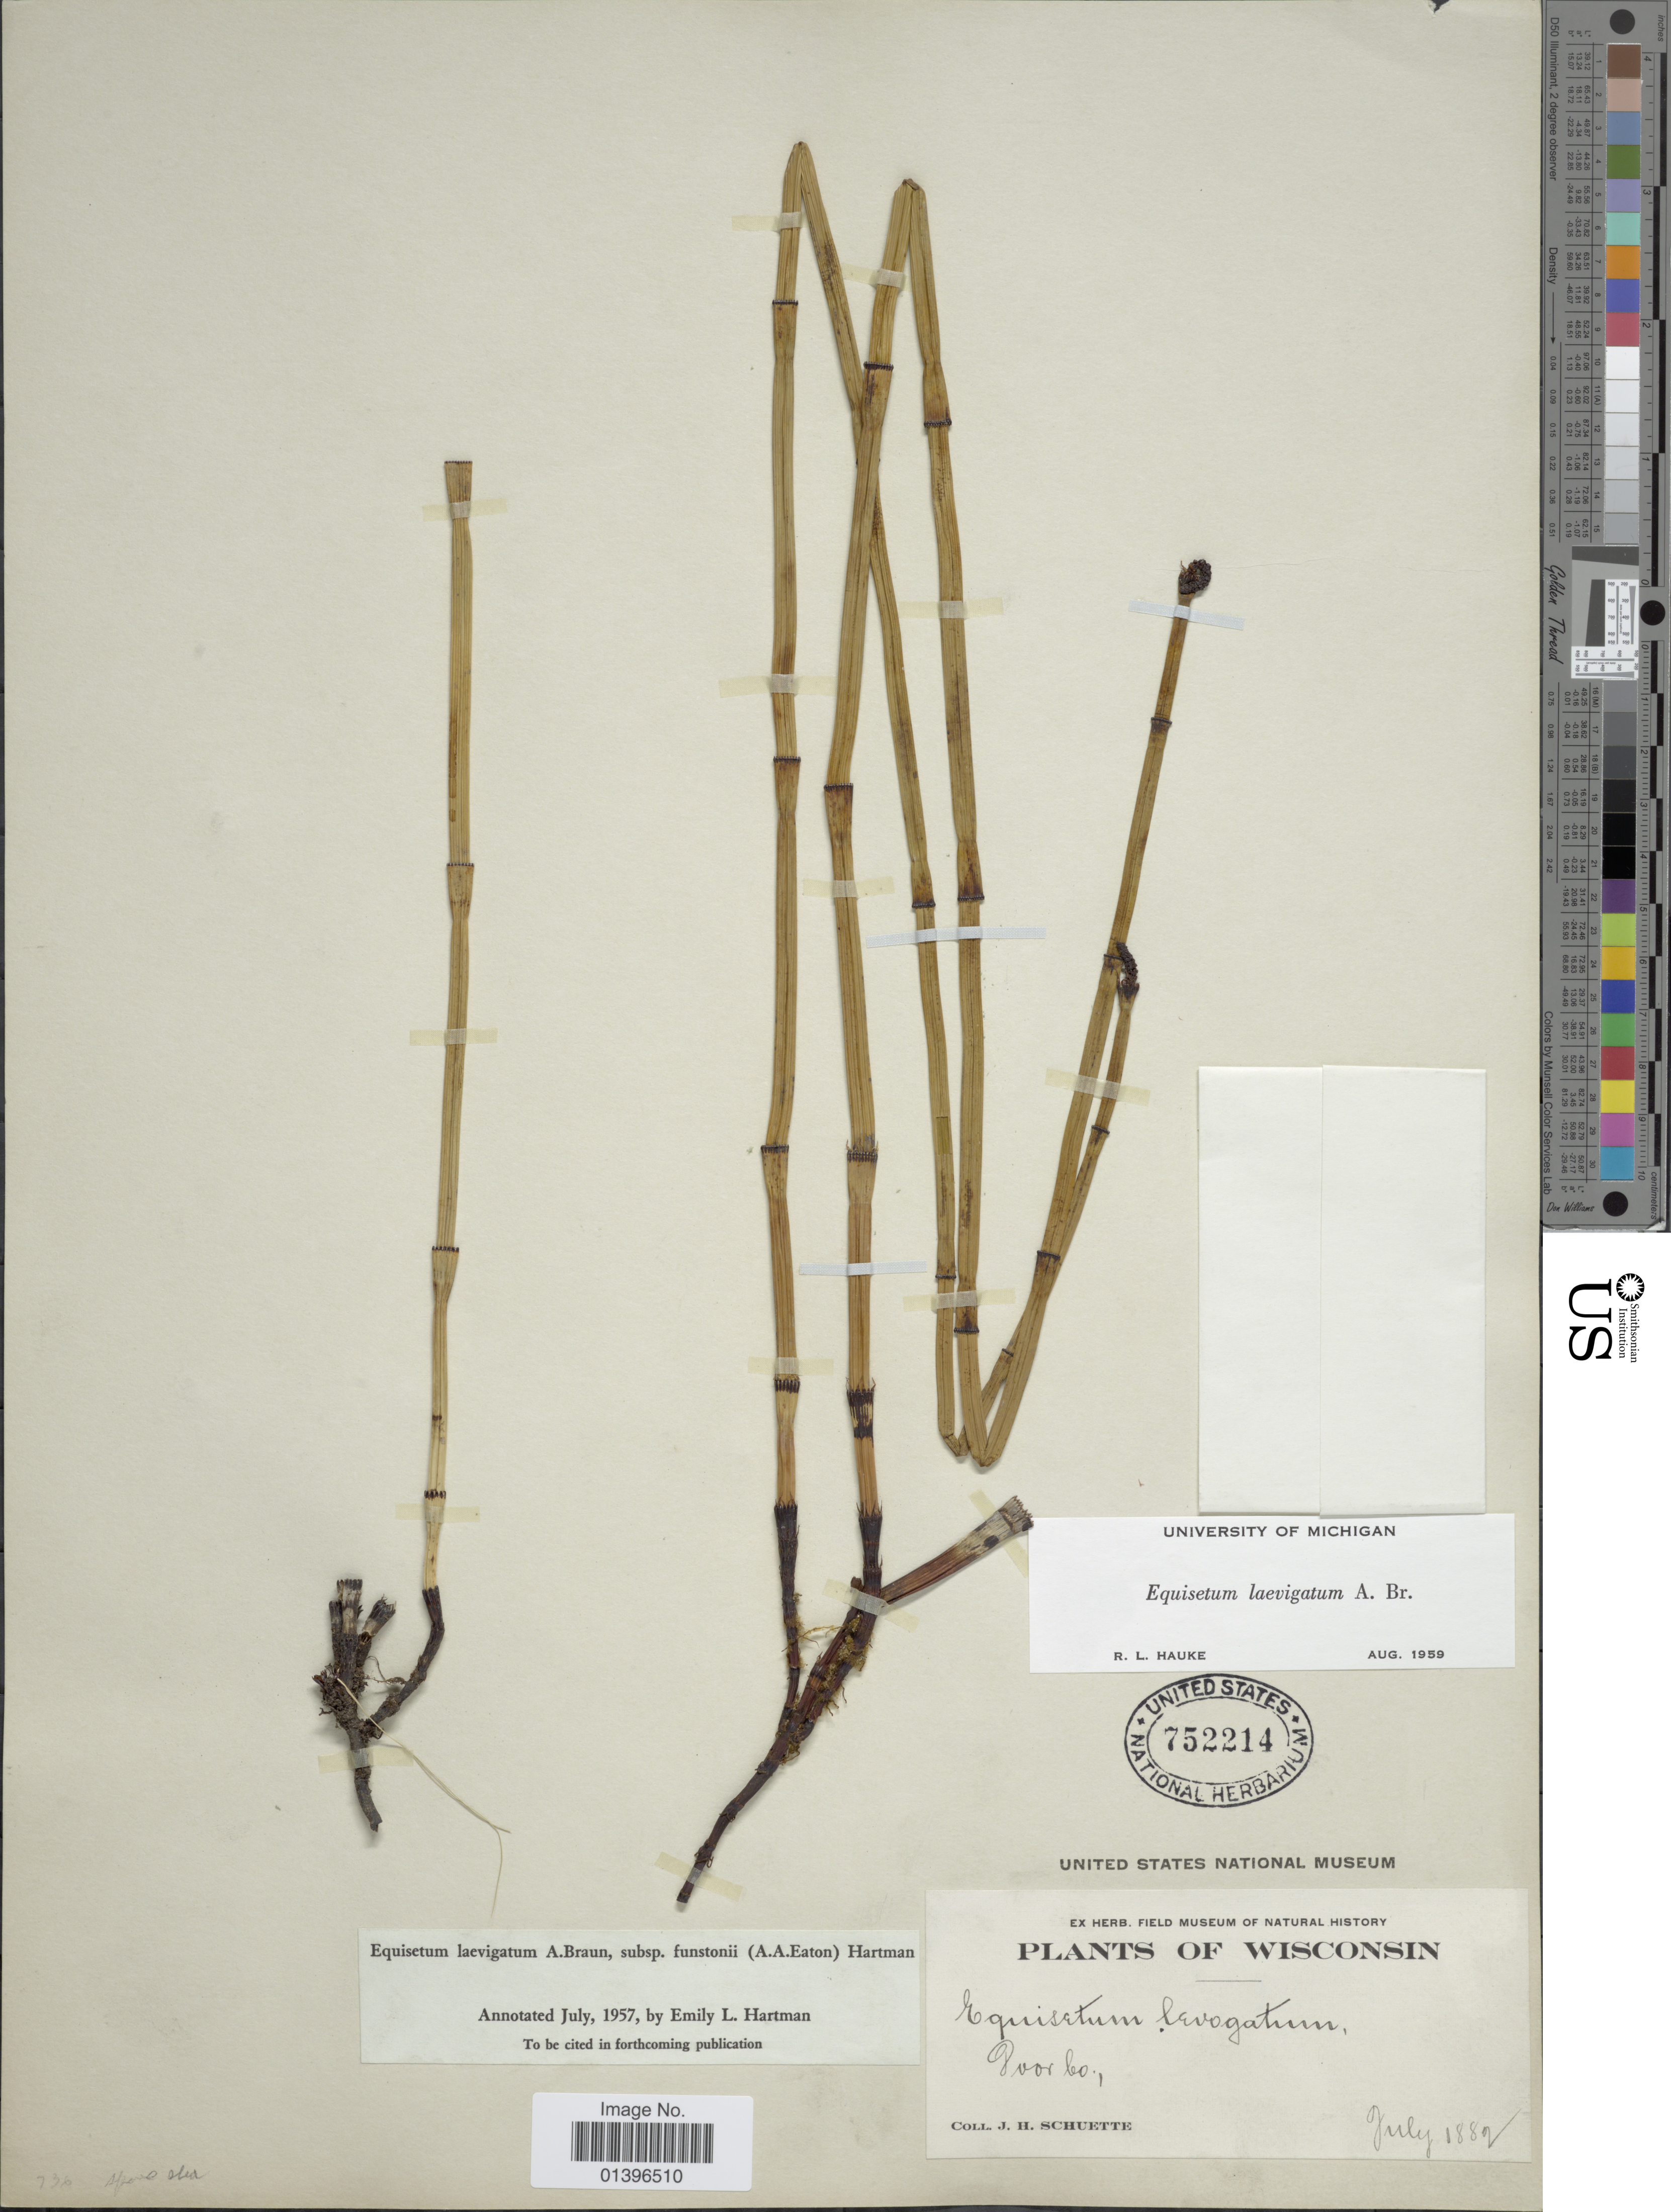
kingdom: Plantae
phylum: Tracheophyta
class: Polypodiopsida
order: Equisetales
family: Equisetaceae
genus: Equisetum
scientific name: Equisetum laevigatum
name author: A. Braun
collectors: J. H. Schuette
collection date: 1882-07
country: United States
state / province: Wisconsin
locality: Door Co.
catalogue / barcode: US 752214